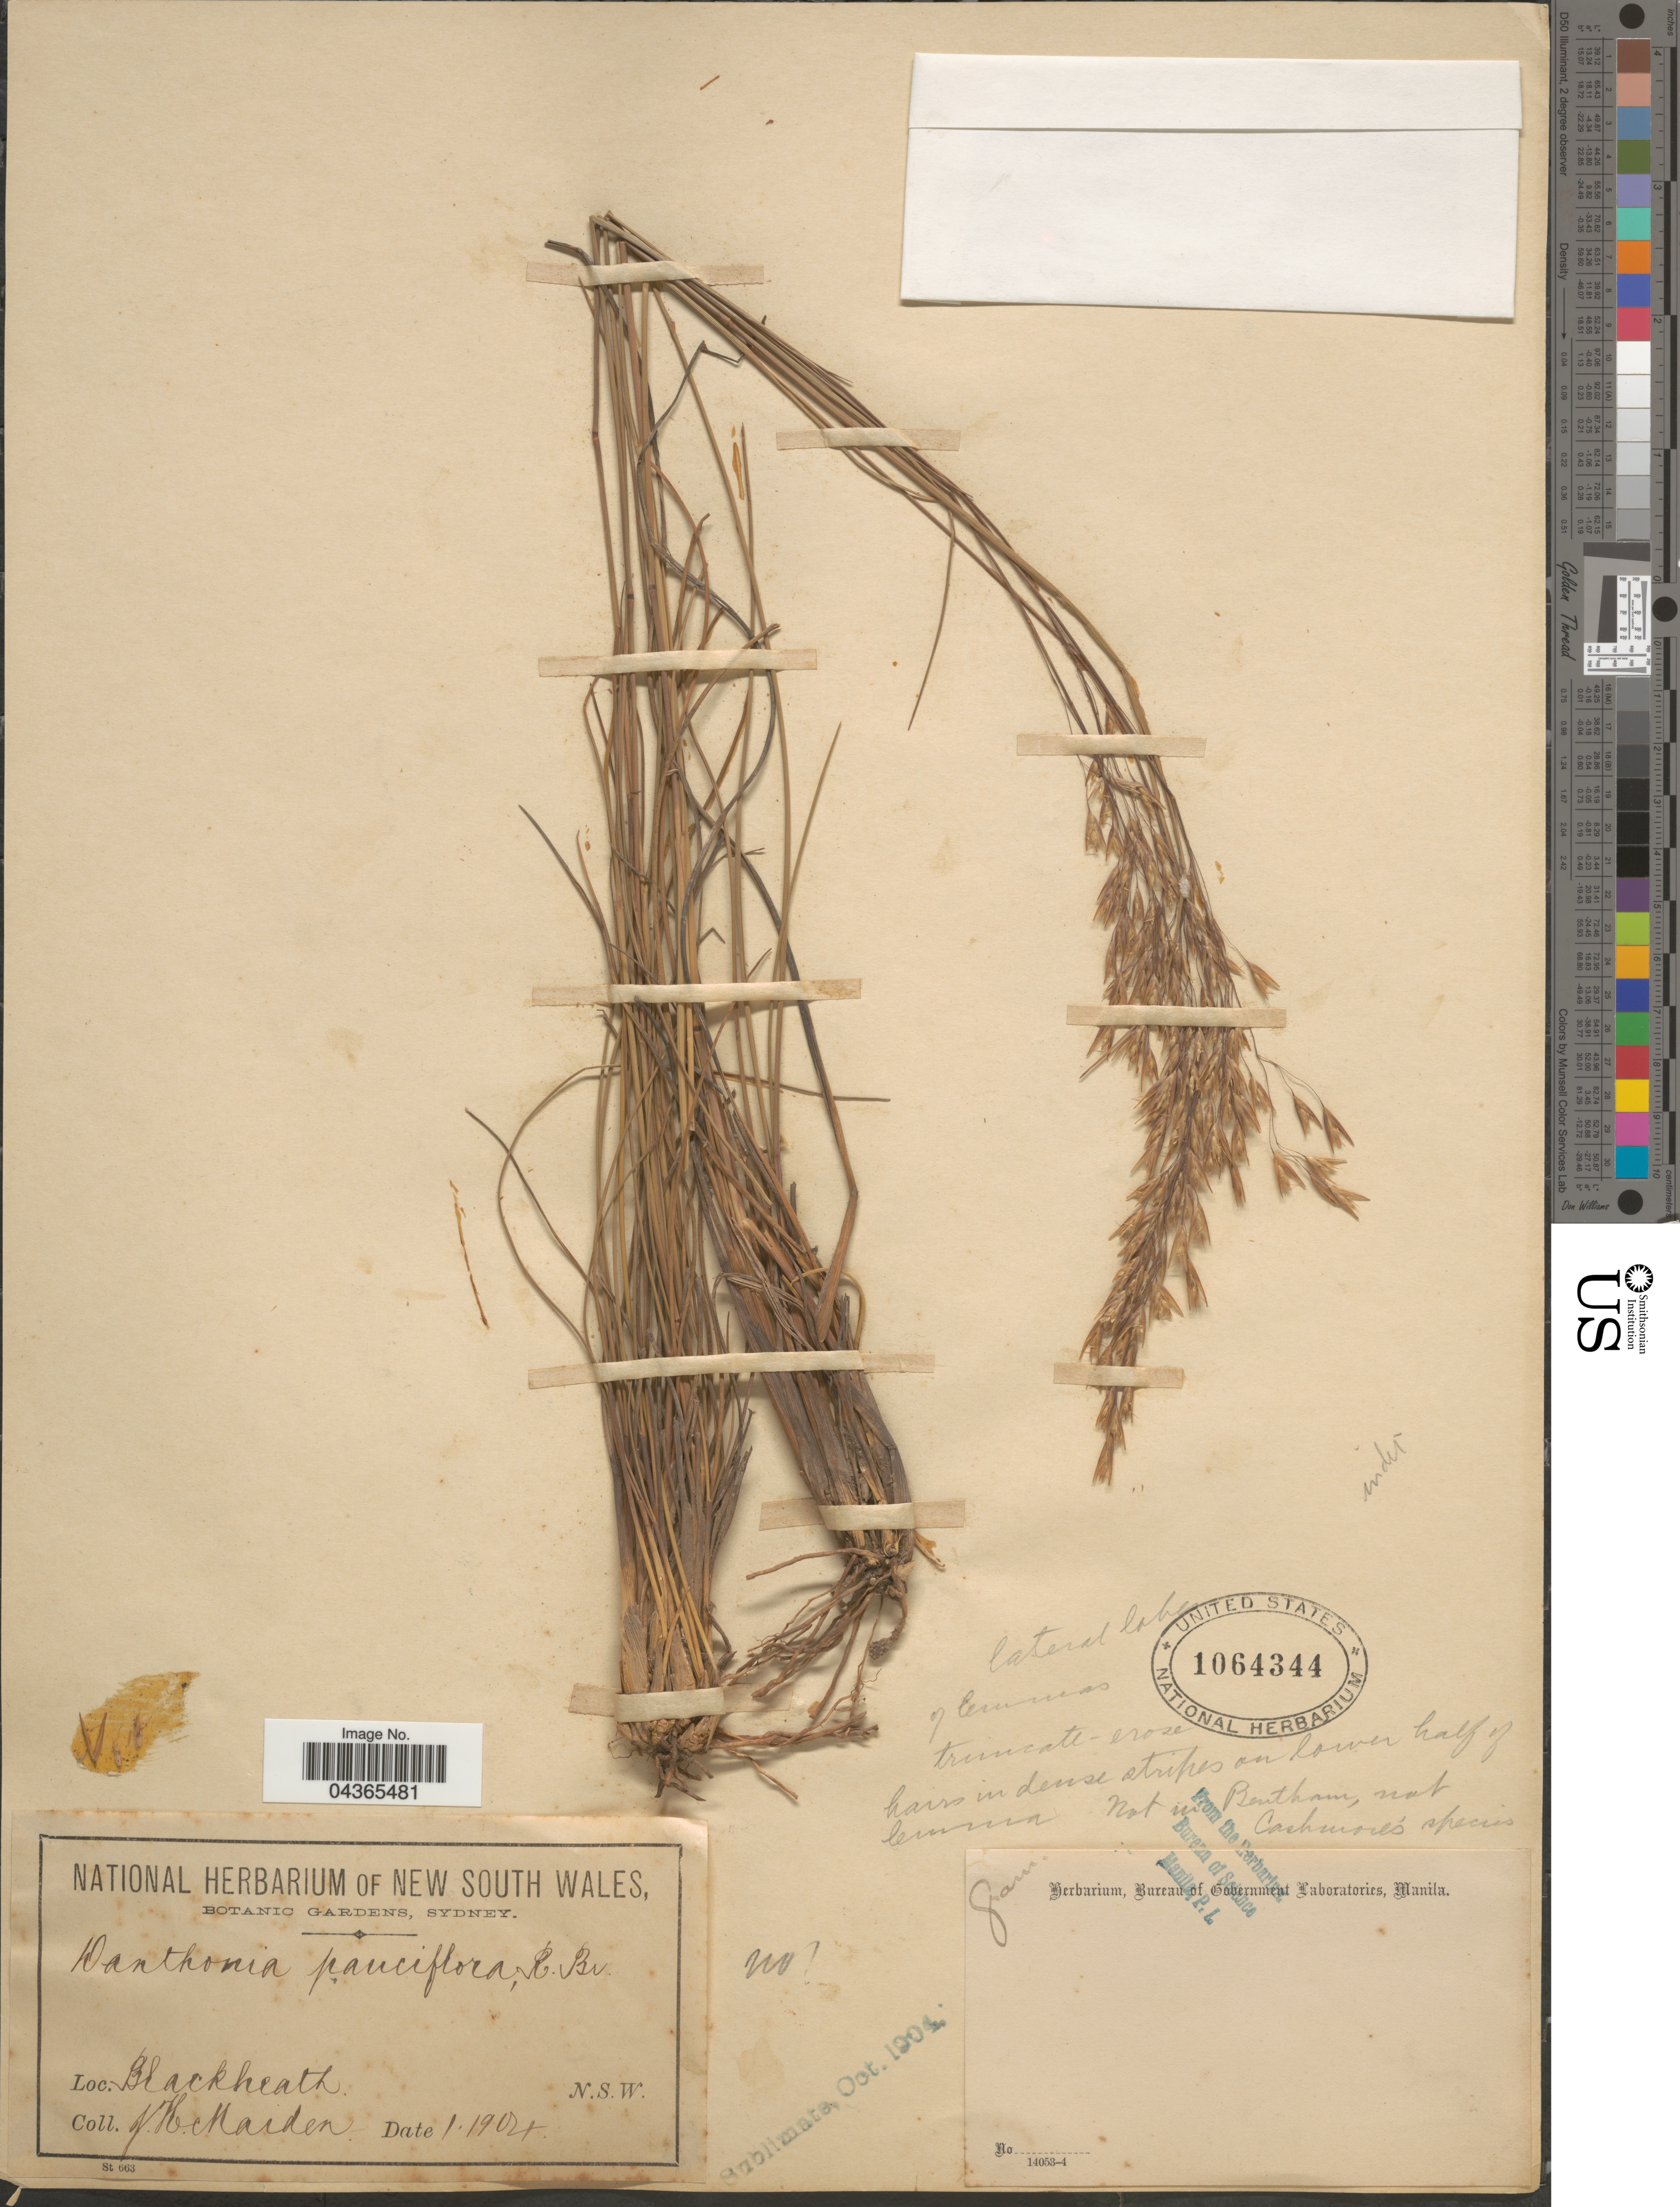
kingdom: Plantae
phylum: Tracheophyta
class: Liliopsida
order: Poales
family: Poaceae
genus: Rytidosperma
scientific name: Rytidosperma pauciflorum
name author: (R. Br.) Connor & Edgar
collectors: J. Maiden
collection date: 1904-01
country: Australia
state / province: New South Wales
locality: Blackheath.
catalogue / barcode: US 1064344